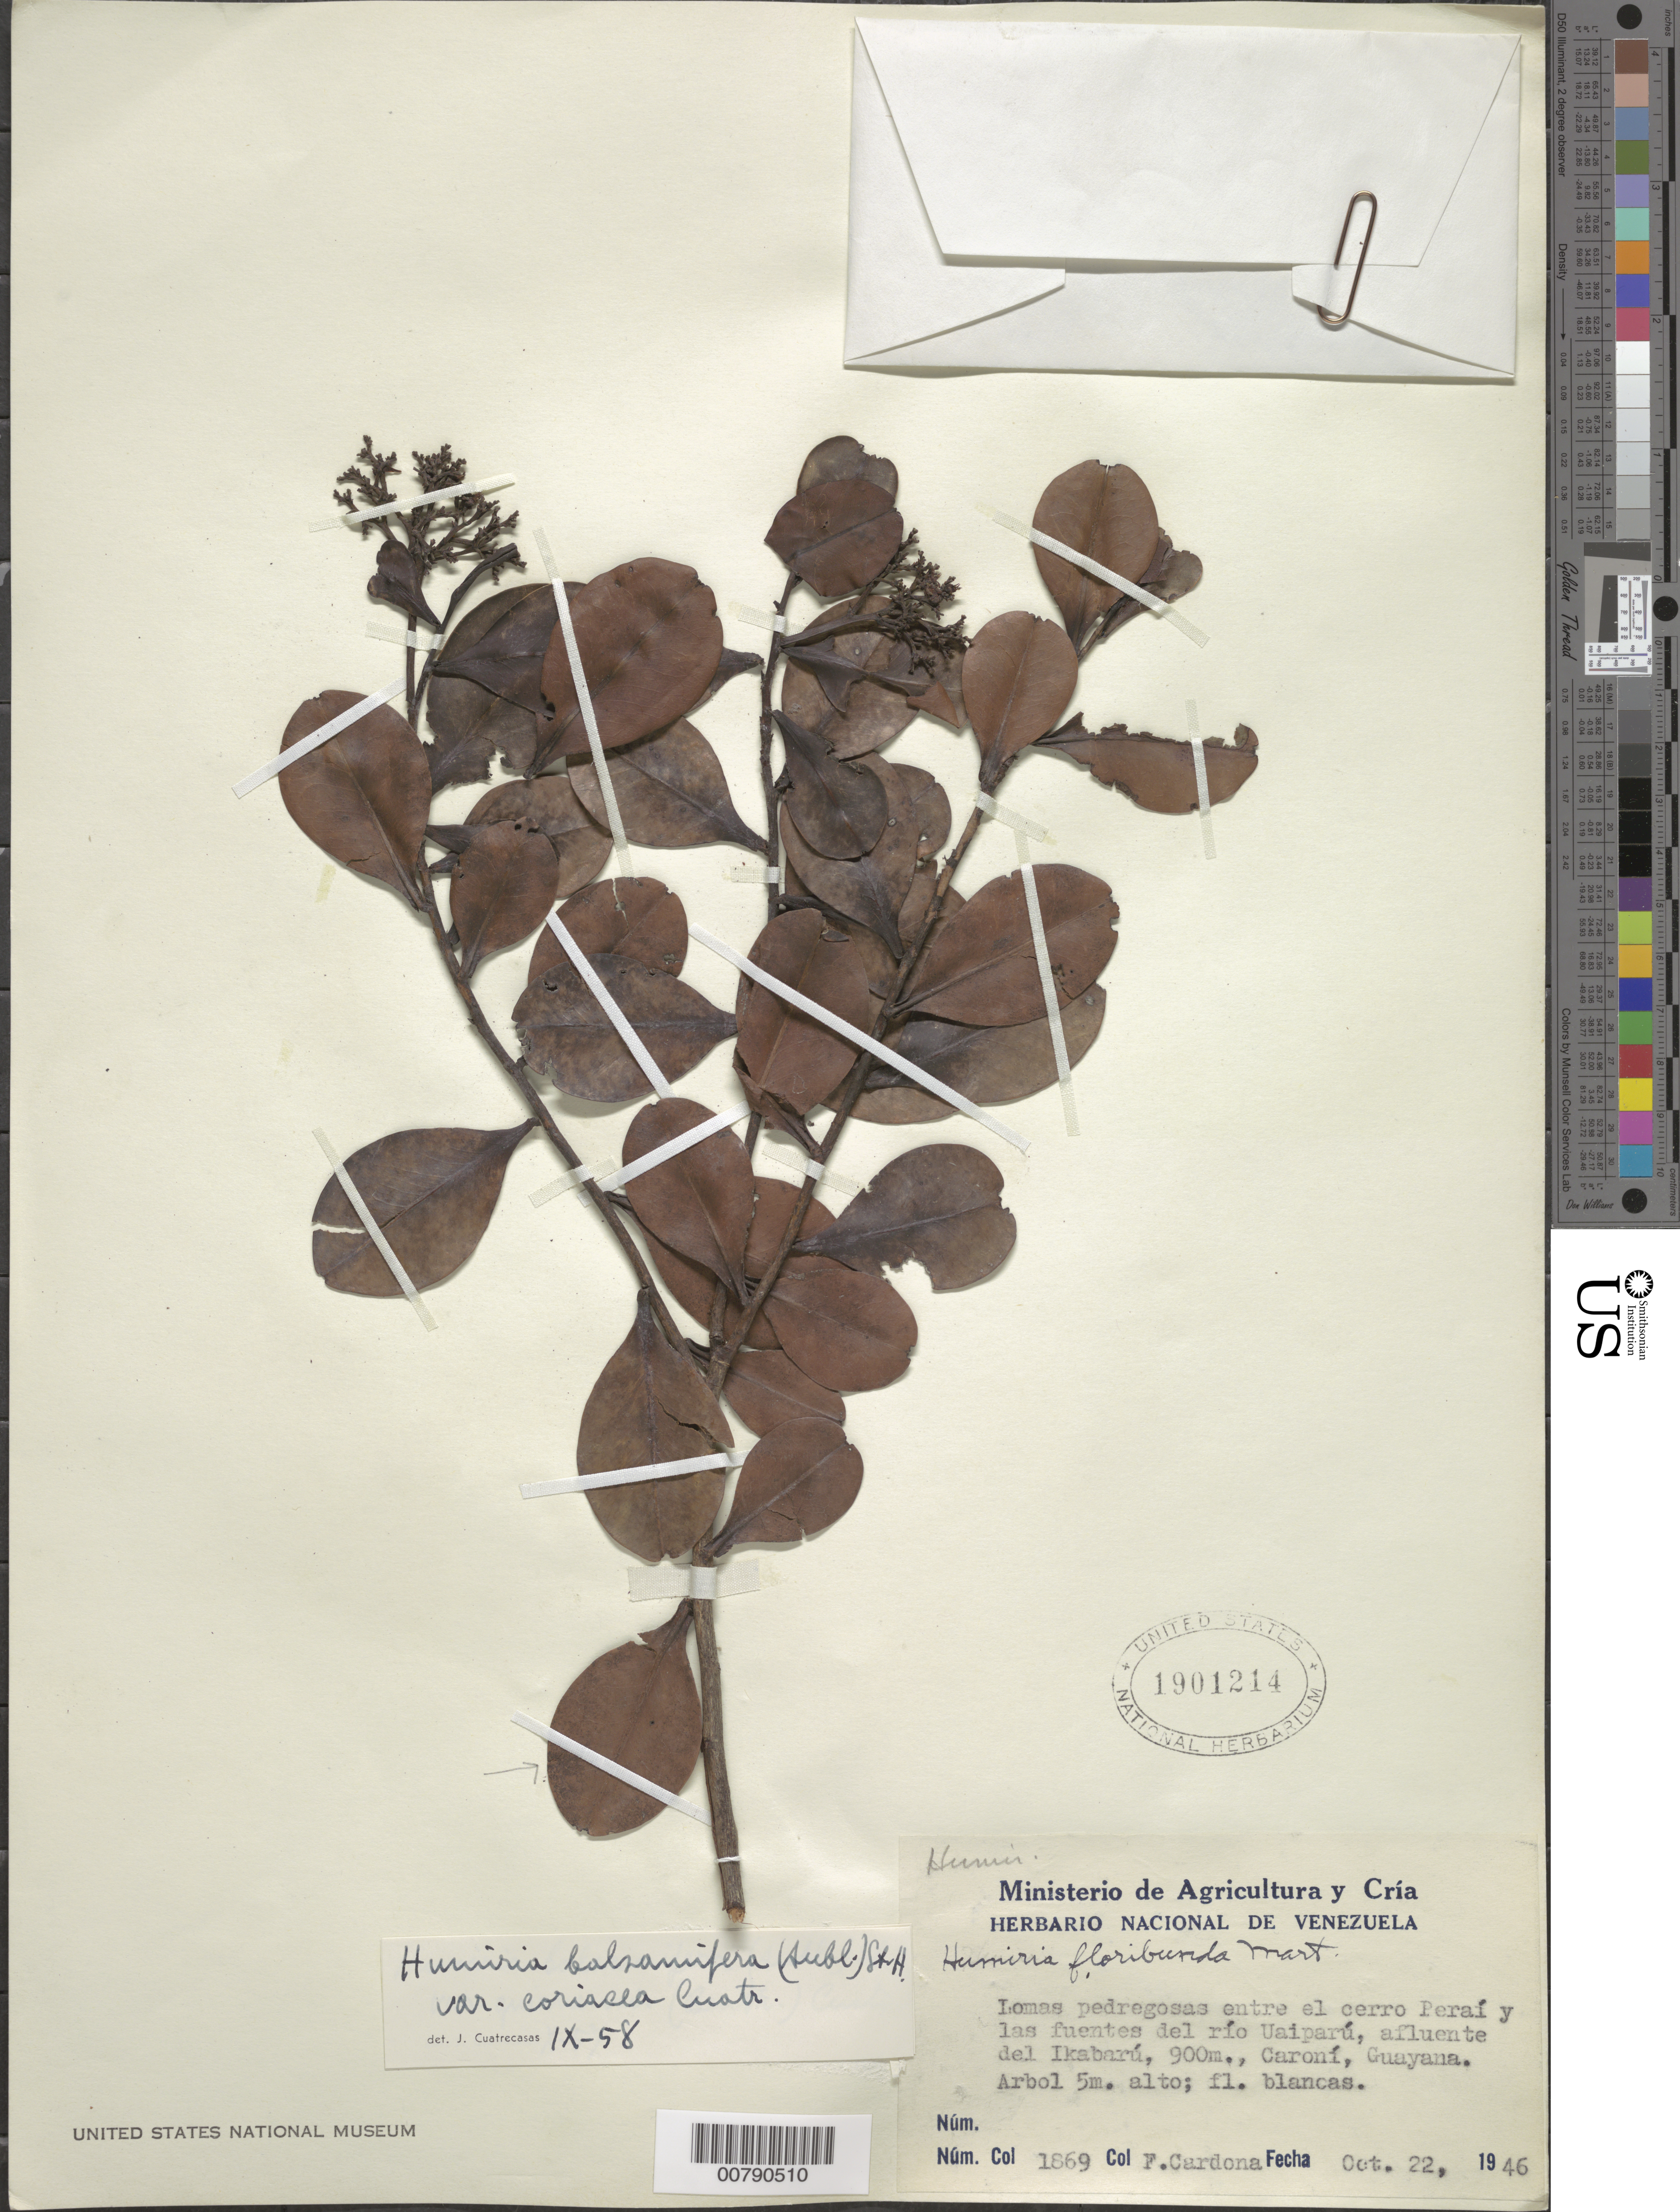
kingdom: Plantae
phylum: Tracheophyta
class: Magnoliopsida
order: Malpighiales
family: Humiriaceae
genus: Humiria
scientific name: Humiria balsamifera var. coriacea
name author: Cuatrec.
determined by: Cuatrecasas, J.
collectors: F. Cardona Puig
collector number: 1869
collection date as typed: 22-Oct-46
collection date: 1946-10-22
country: Venezuela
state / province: Bolívar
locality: Cerro Perai to Río Uaiparú (affl. Río Ikabarú); Caroní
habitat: Lomas pedegrosas entre el cerro y las fuentes del río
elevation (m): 900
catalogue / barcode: US 1901214